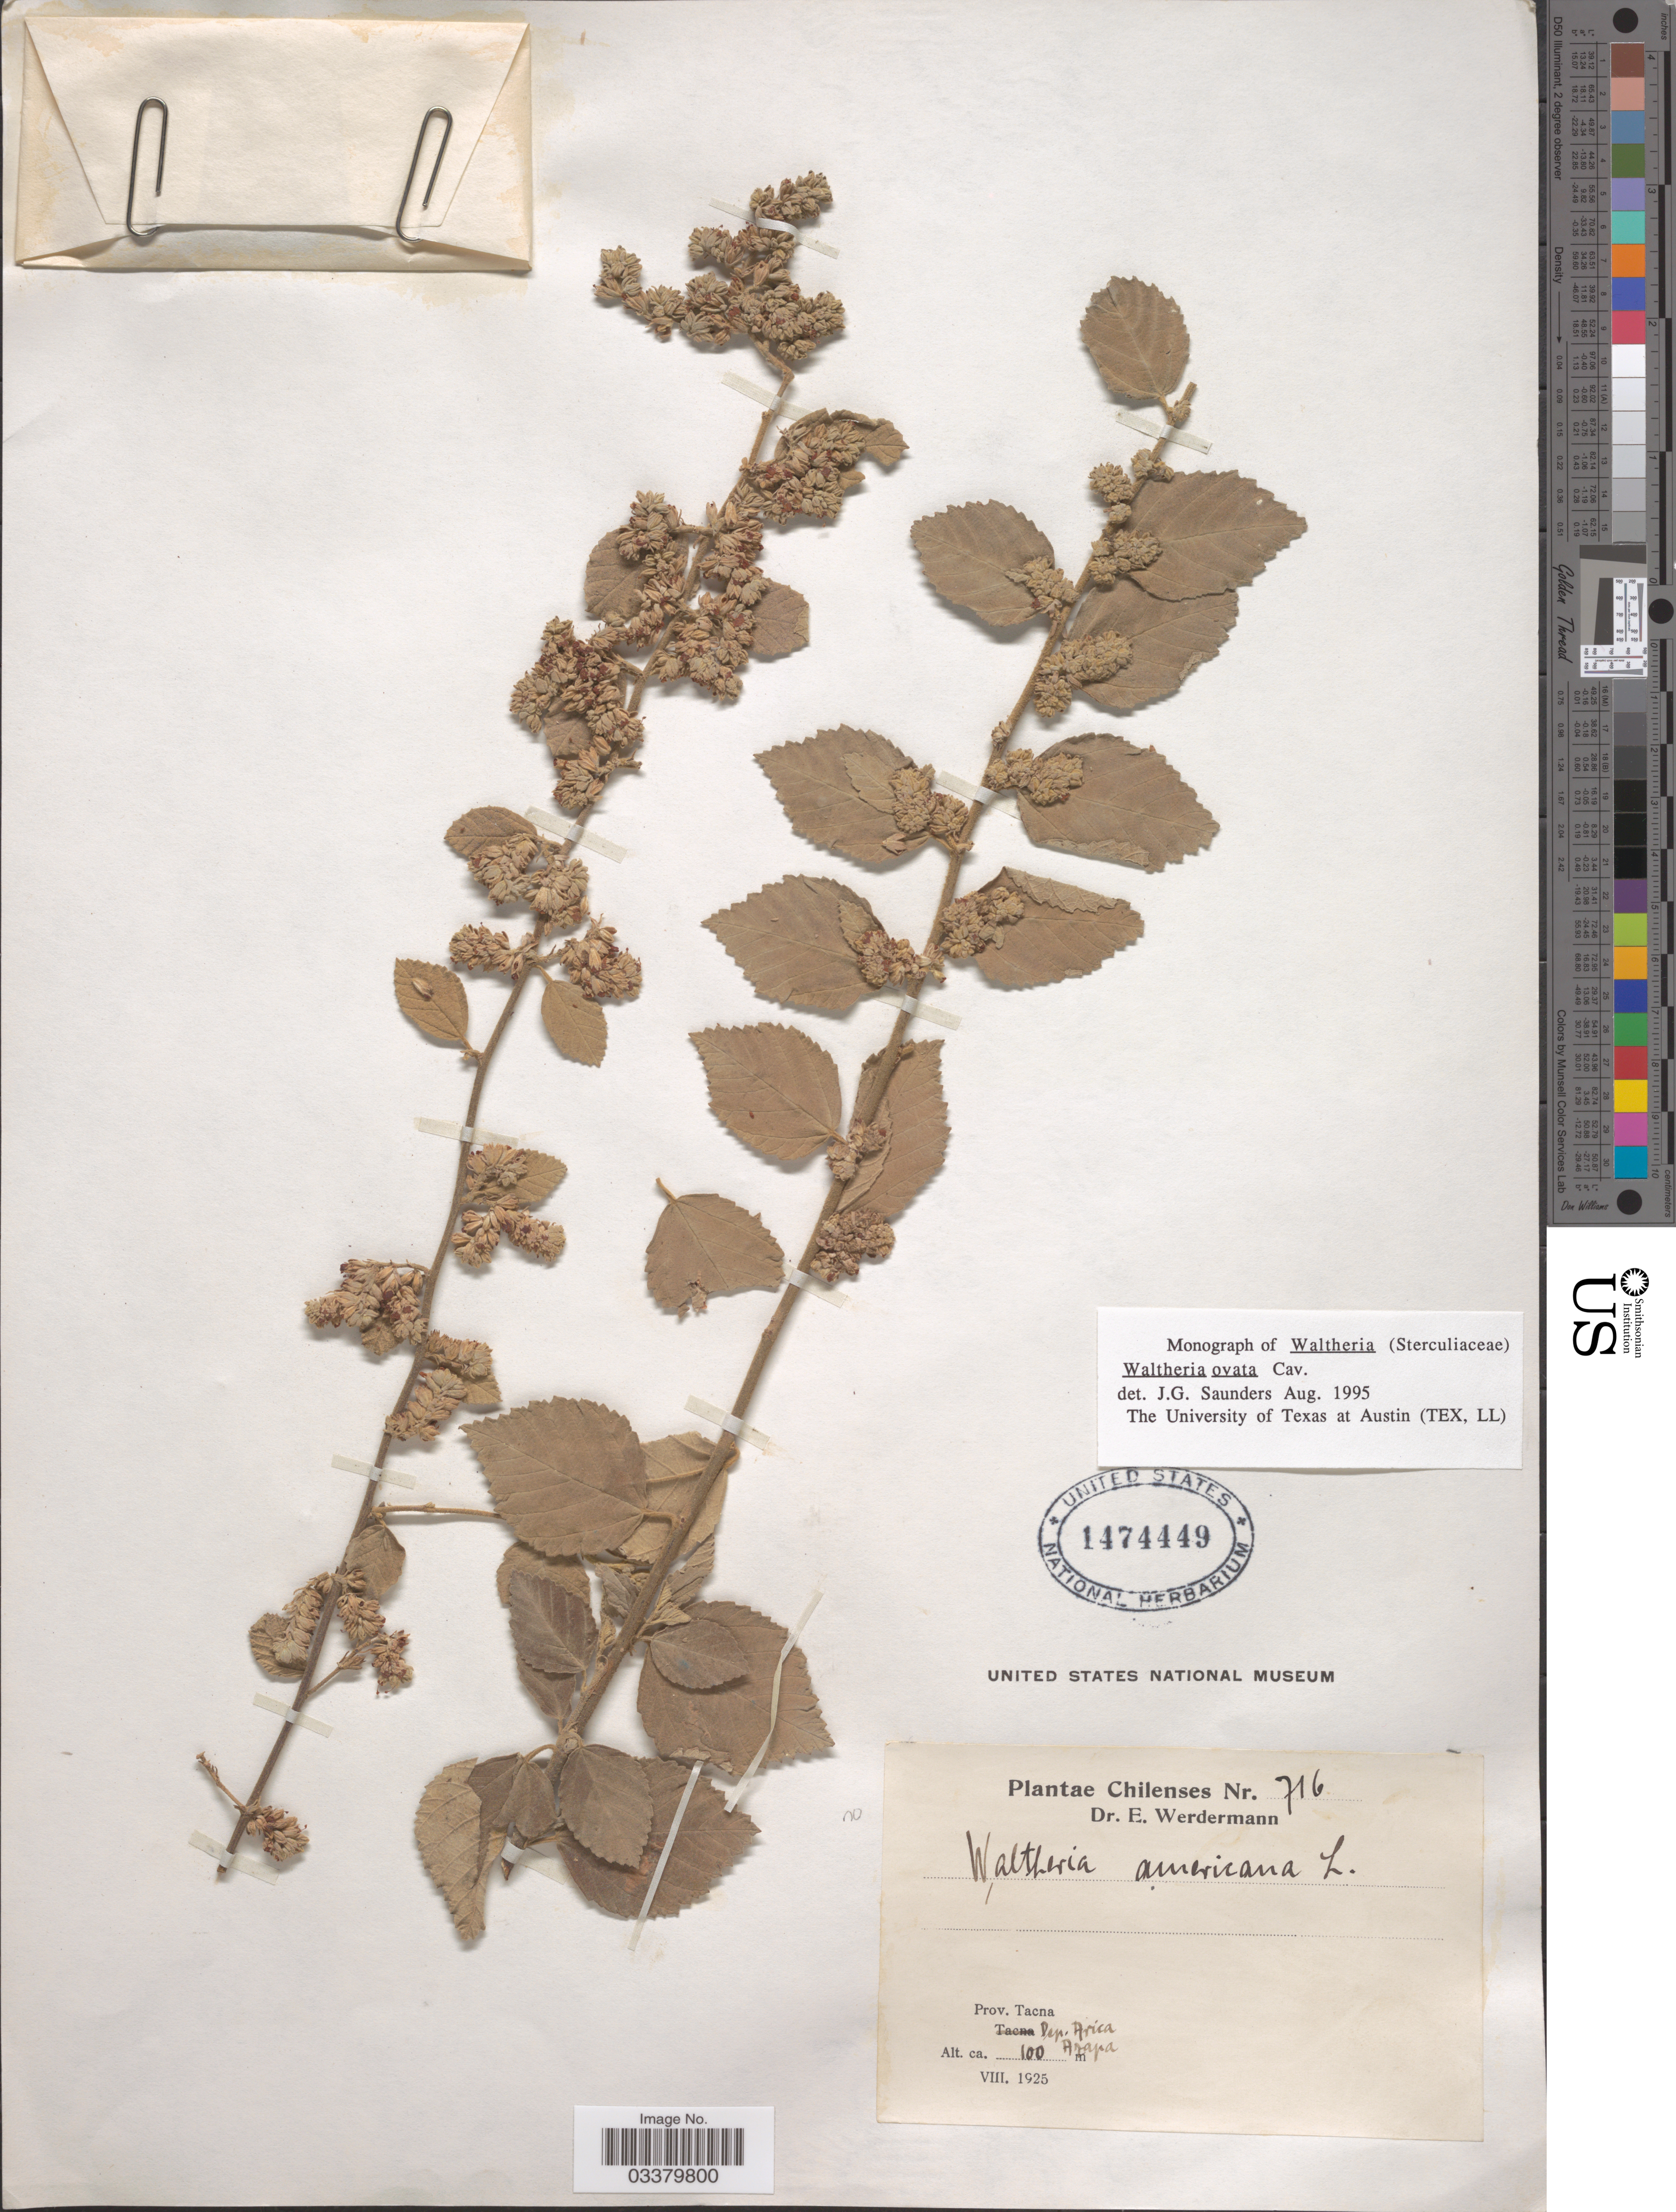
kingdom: Plantae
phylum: Tracheophyta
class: Magnoliopsida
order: Malvales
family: Malvaceae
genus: Waltheria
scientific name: Waltheria ovata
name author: Cav.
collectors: E. Werdermann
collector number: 716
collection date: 1925-08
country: Peru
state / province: Tacna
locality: Dep. Arica, Arapa.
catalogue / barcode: US 1474449